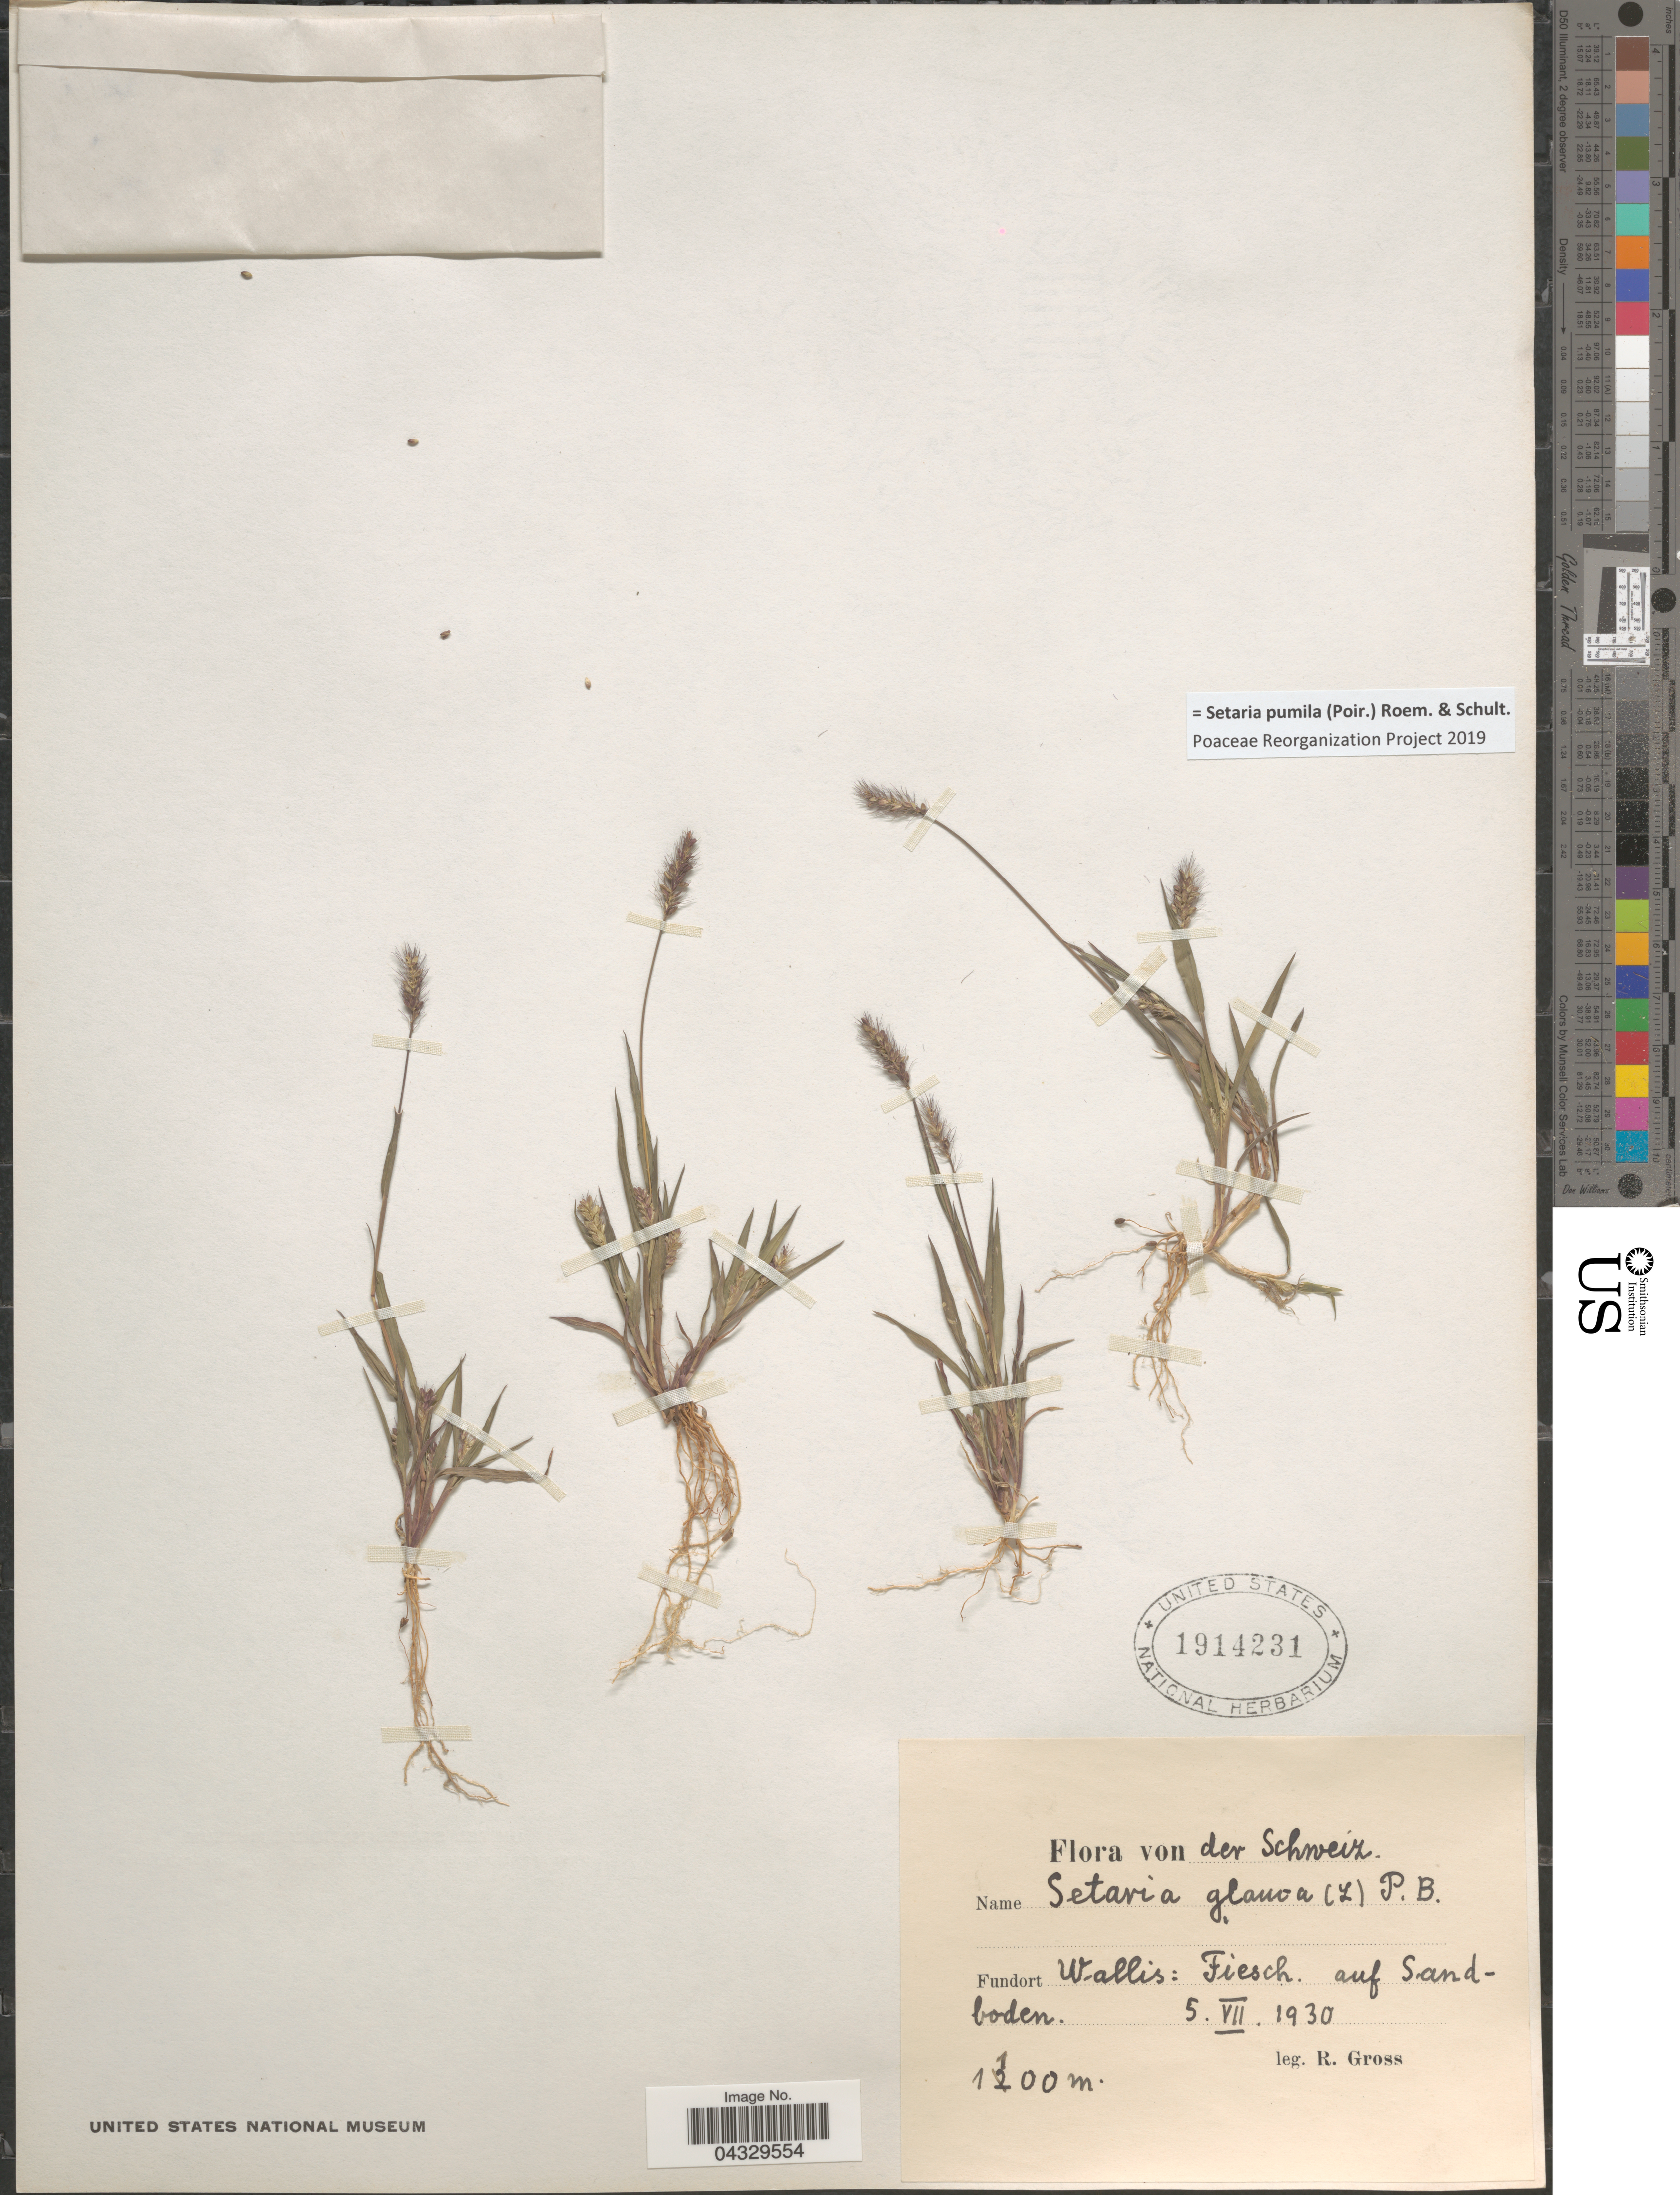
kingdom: Plantae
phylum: Tracheophyta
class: Liliopsida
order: Poales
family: Poaceae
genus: Setaria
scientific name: Setaria pumila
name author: (Poir.) Roem. & Schult.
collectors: R. Gross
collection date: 1930-07-05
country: Switzerland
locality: Schweiz. Wallis: Fiesch. auf Sandboden.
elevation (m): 1100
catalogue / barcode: US 1914231